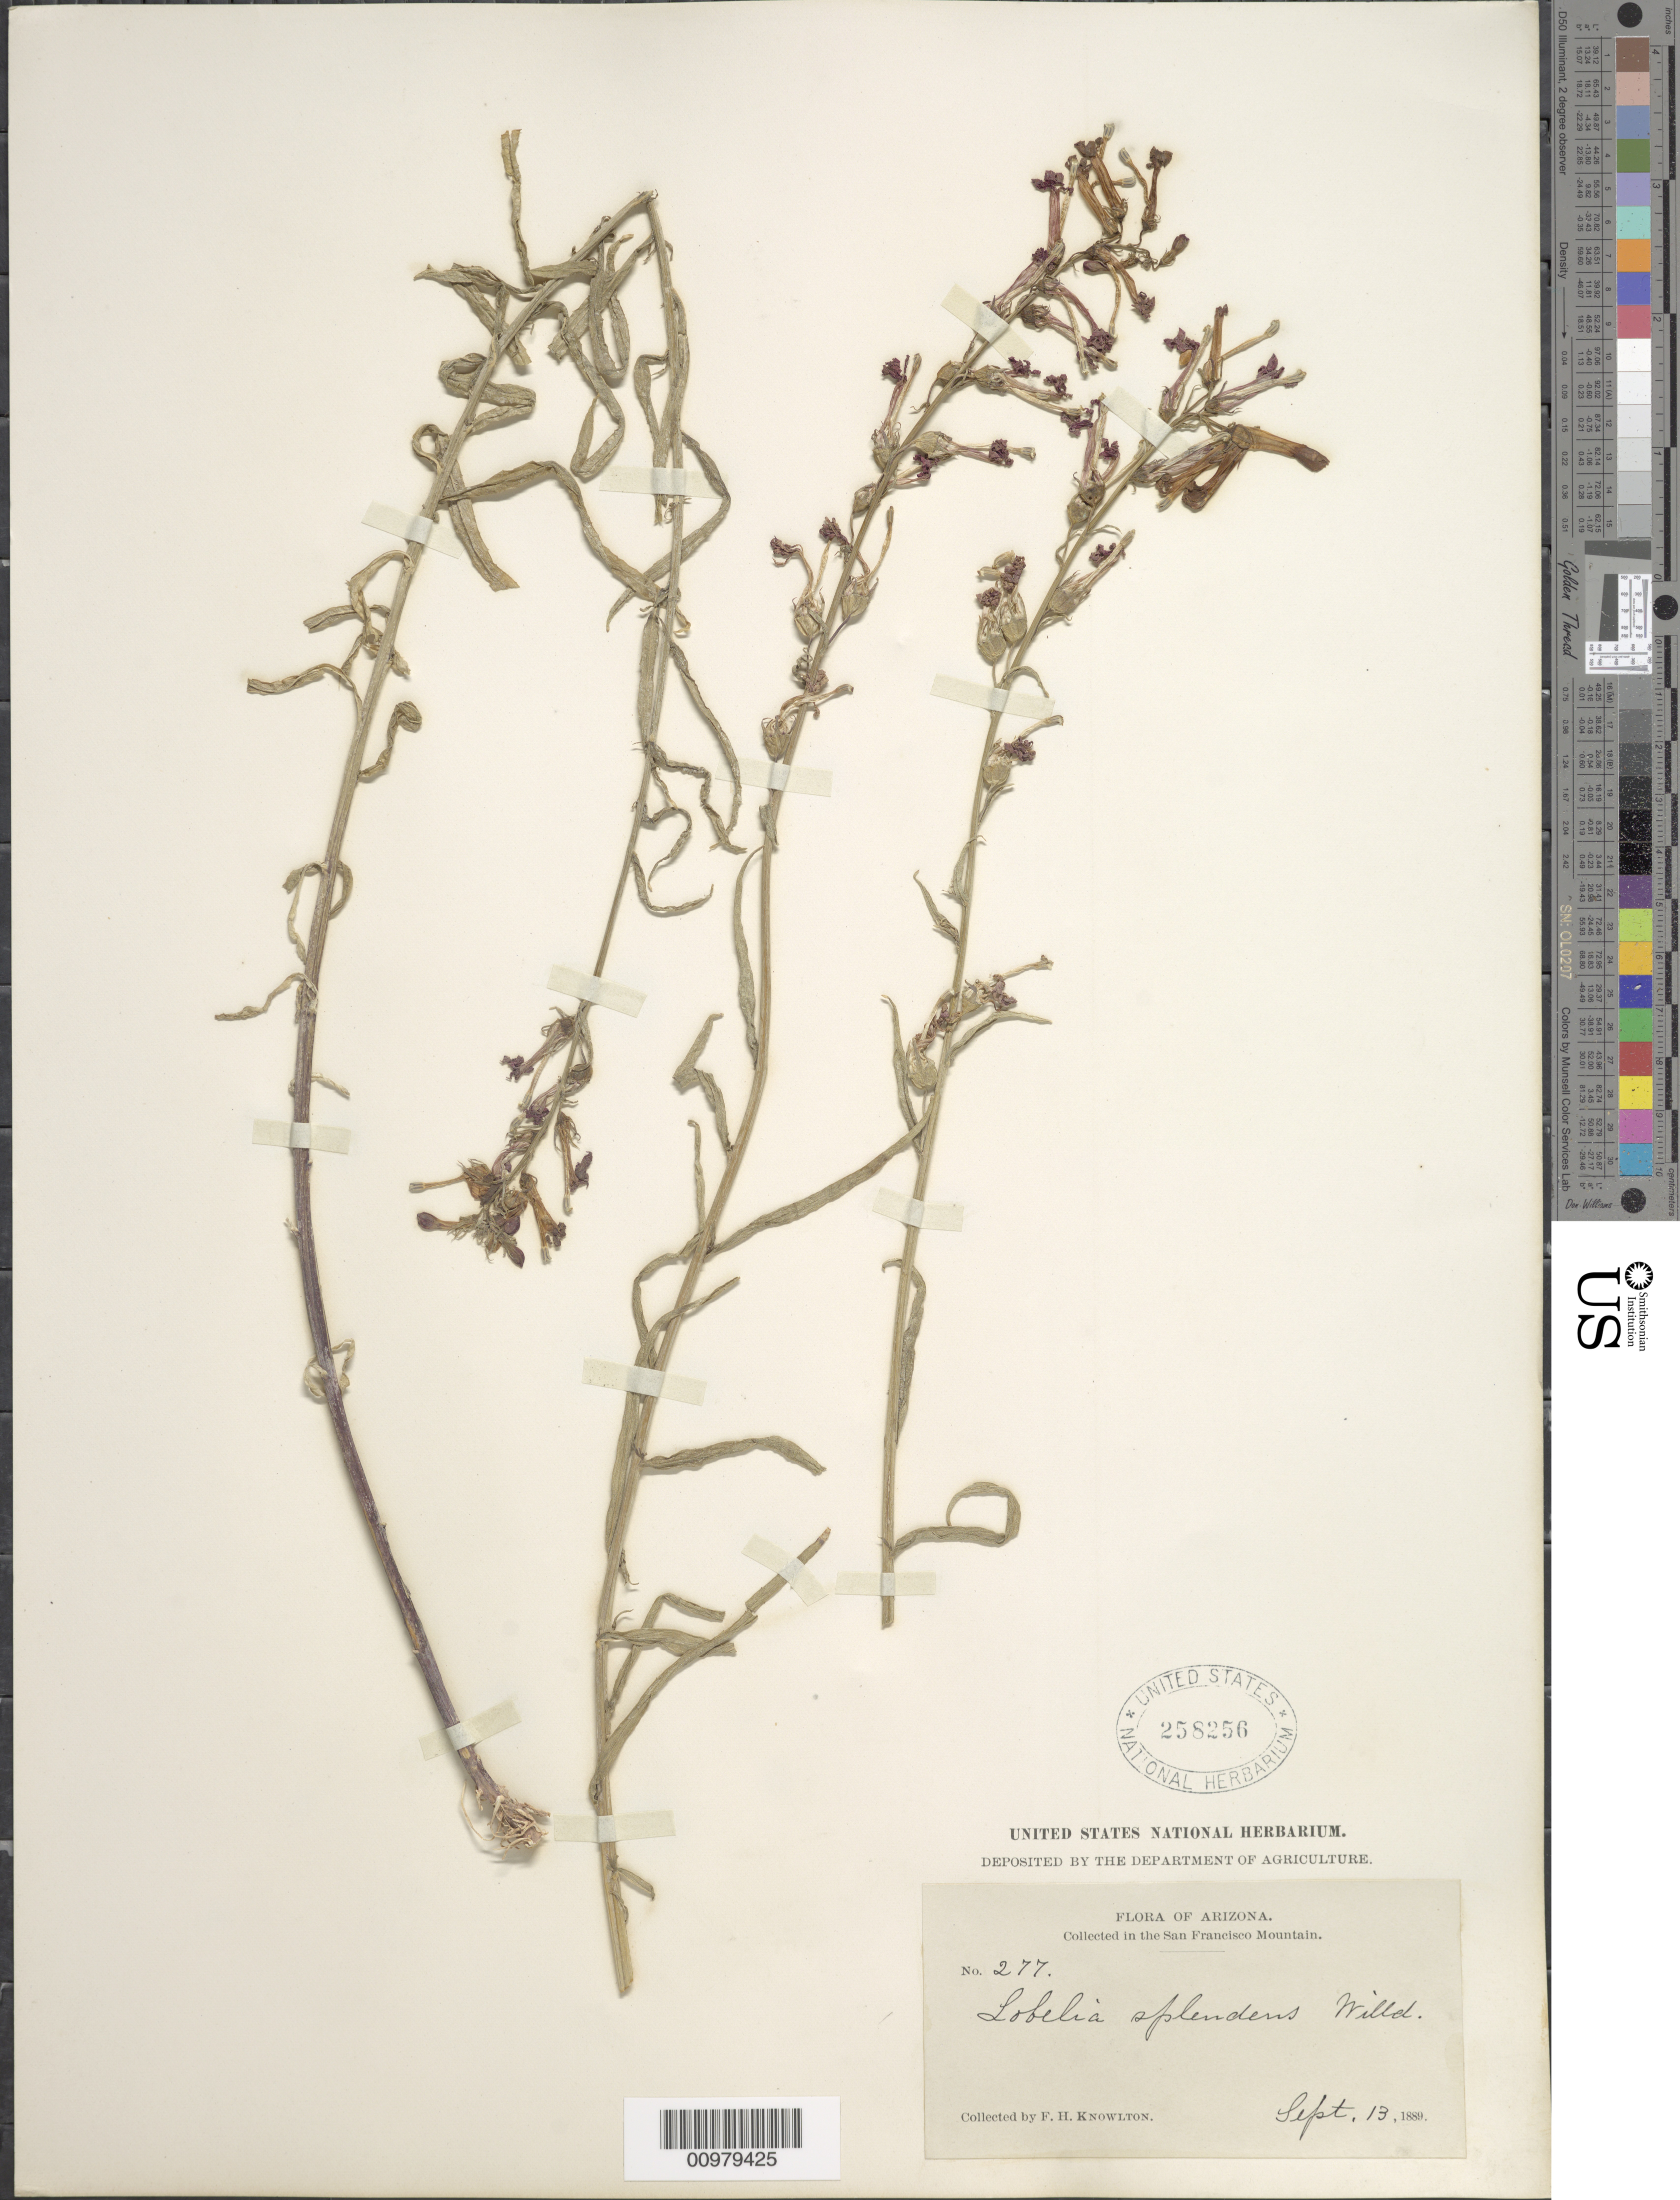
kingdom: Plantae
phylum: Tracheophyta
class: Magnoliopsida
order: Asterales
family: Campanulaceae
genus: Lobelia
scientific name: Lobelia cardinalis var. pseudosplendens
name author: McVaugh in Woodson & Schery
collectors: F. H. Knowlton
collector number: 277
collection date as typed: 13 Sep 1889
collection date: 1889-09-13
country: United States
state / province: Arizona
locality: San Francisco Mountain.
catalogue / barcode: US 258256